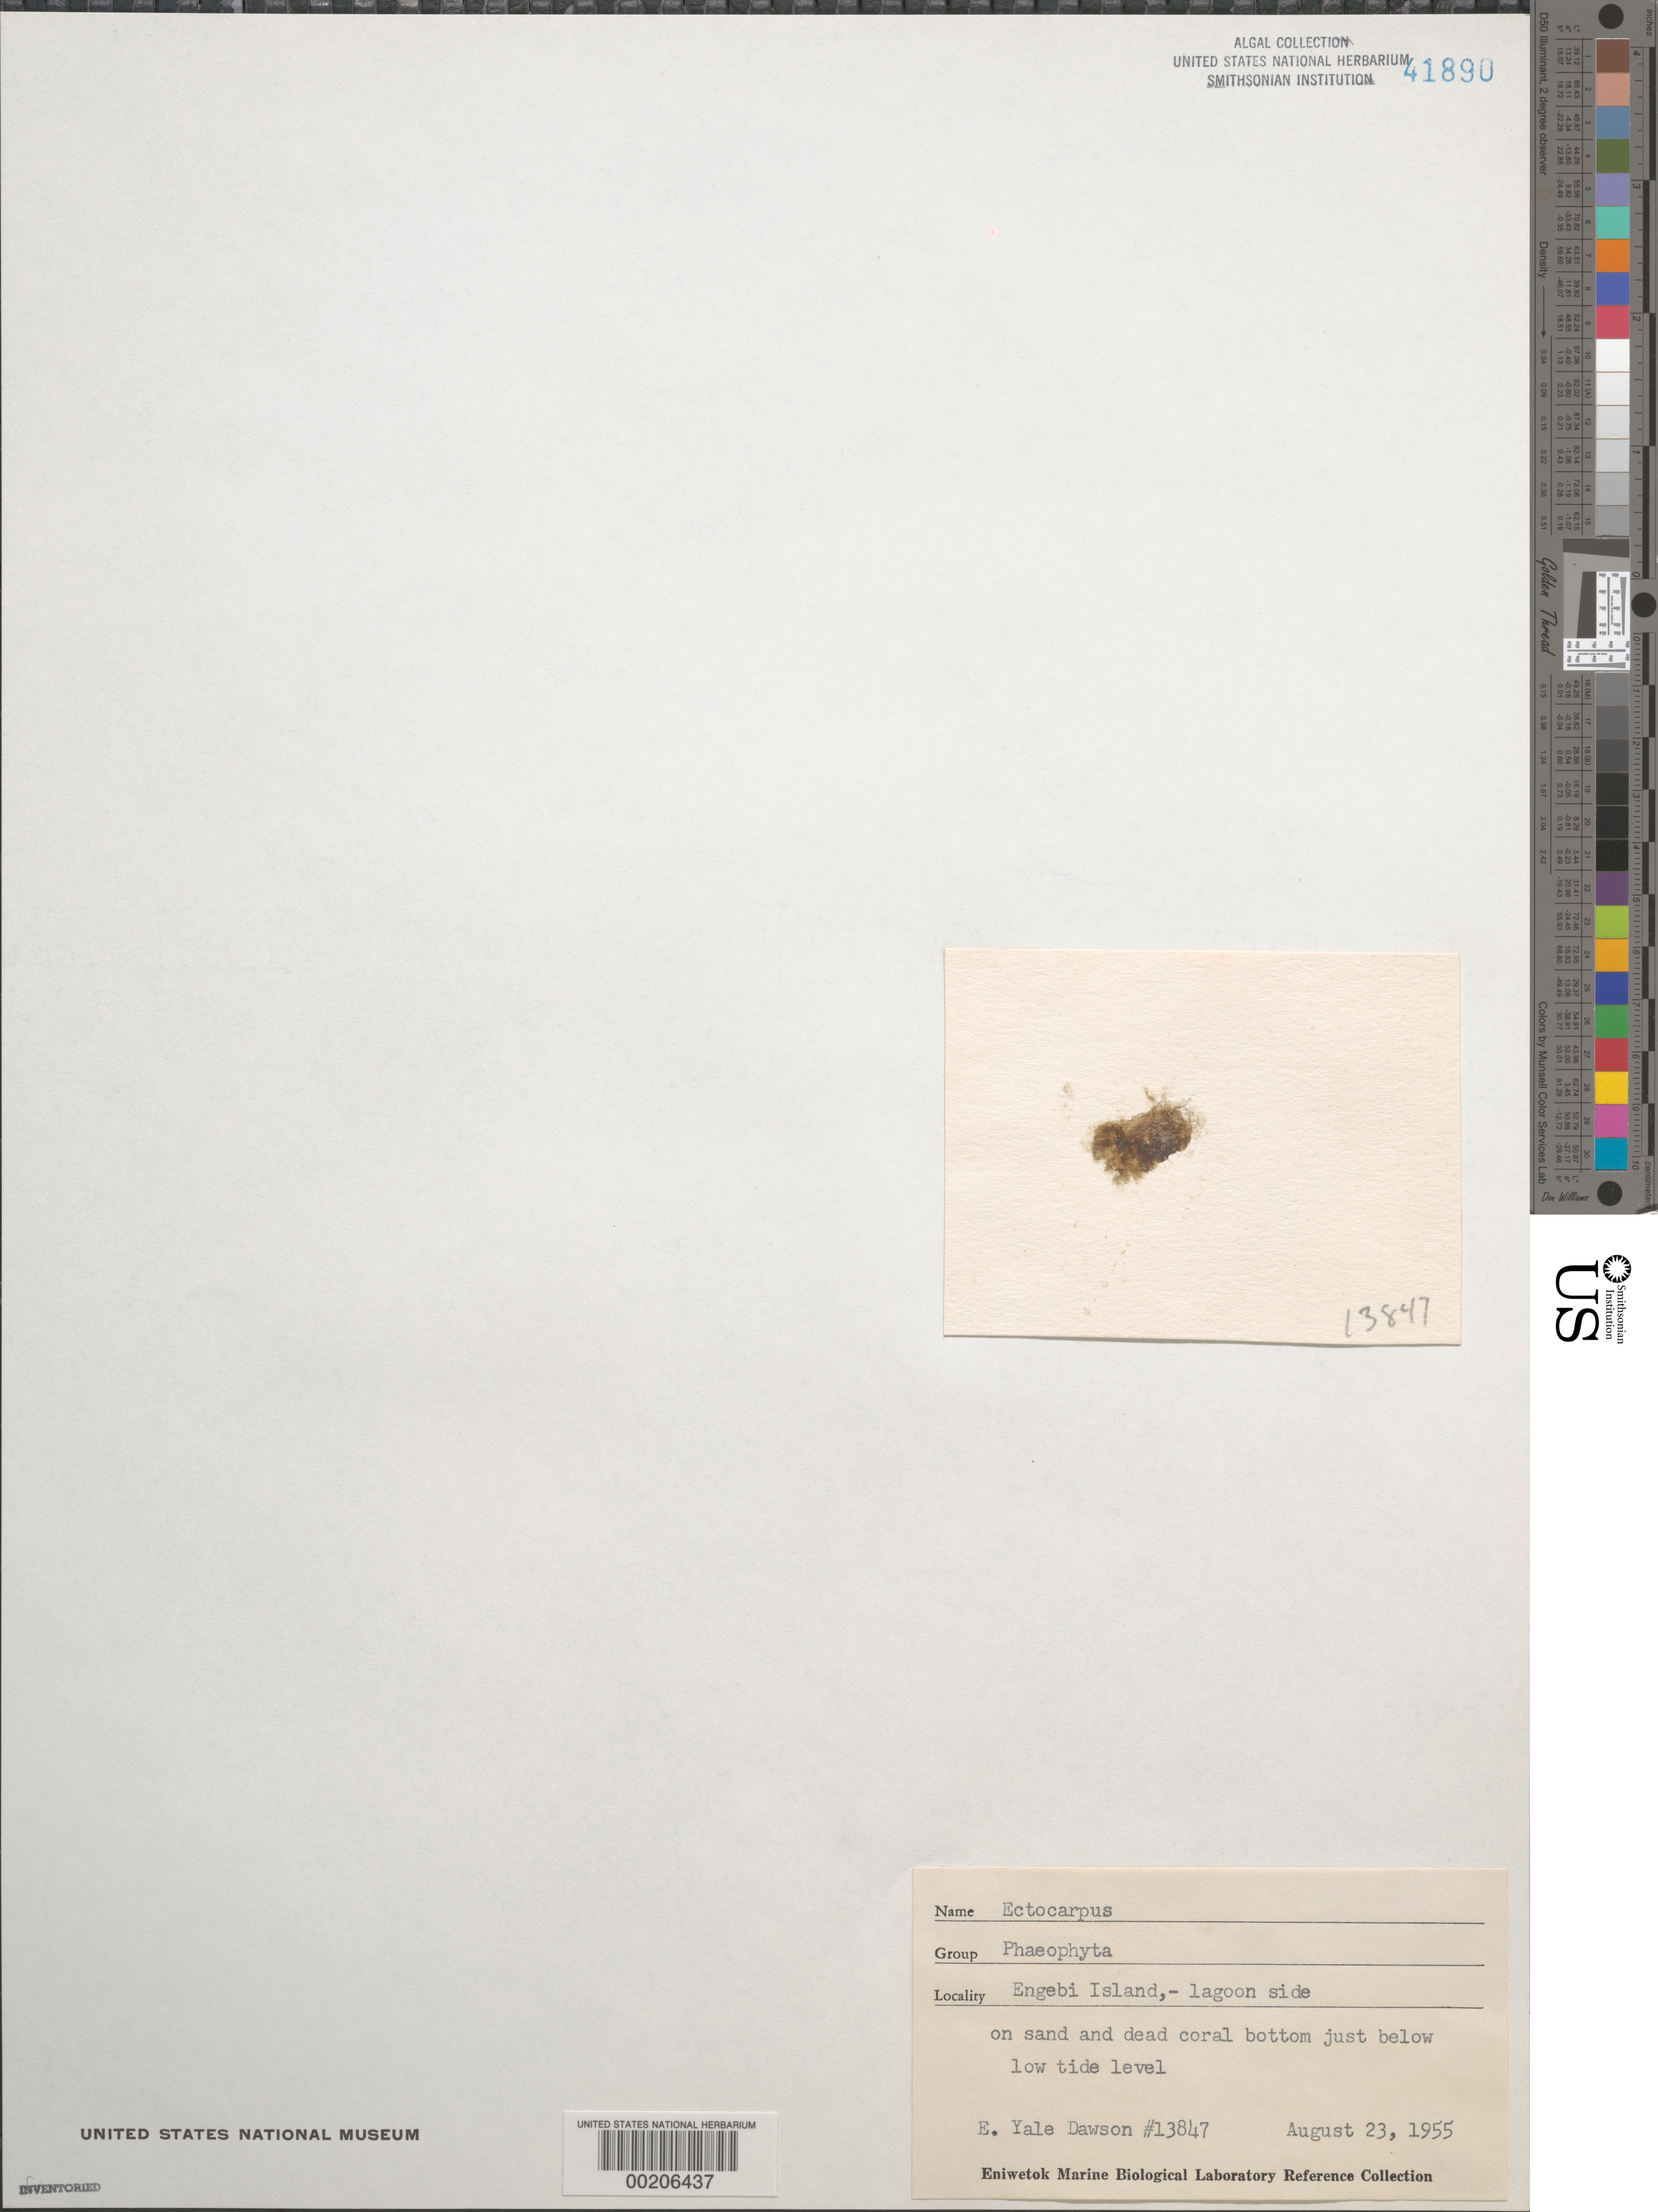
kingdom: Chromista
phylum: Ochrophyta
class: Phaeophyceae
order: Ectocarpales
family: Ectocarpaceae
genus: Ectocarpus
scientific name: Ectocarpus sp.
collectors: E. Y. Dawson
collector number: EYD 13847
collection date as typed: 23 Aug 1955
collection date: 1955-08-23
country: Marshall Islands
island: Enewetak [Eniwetok] Atoll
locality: Engebi Island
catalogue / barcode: US 41890